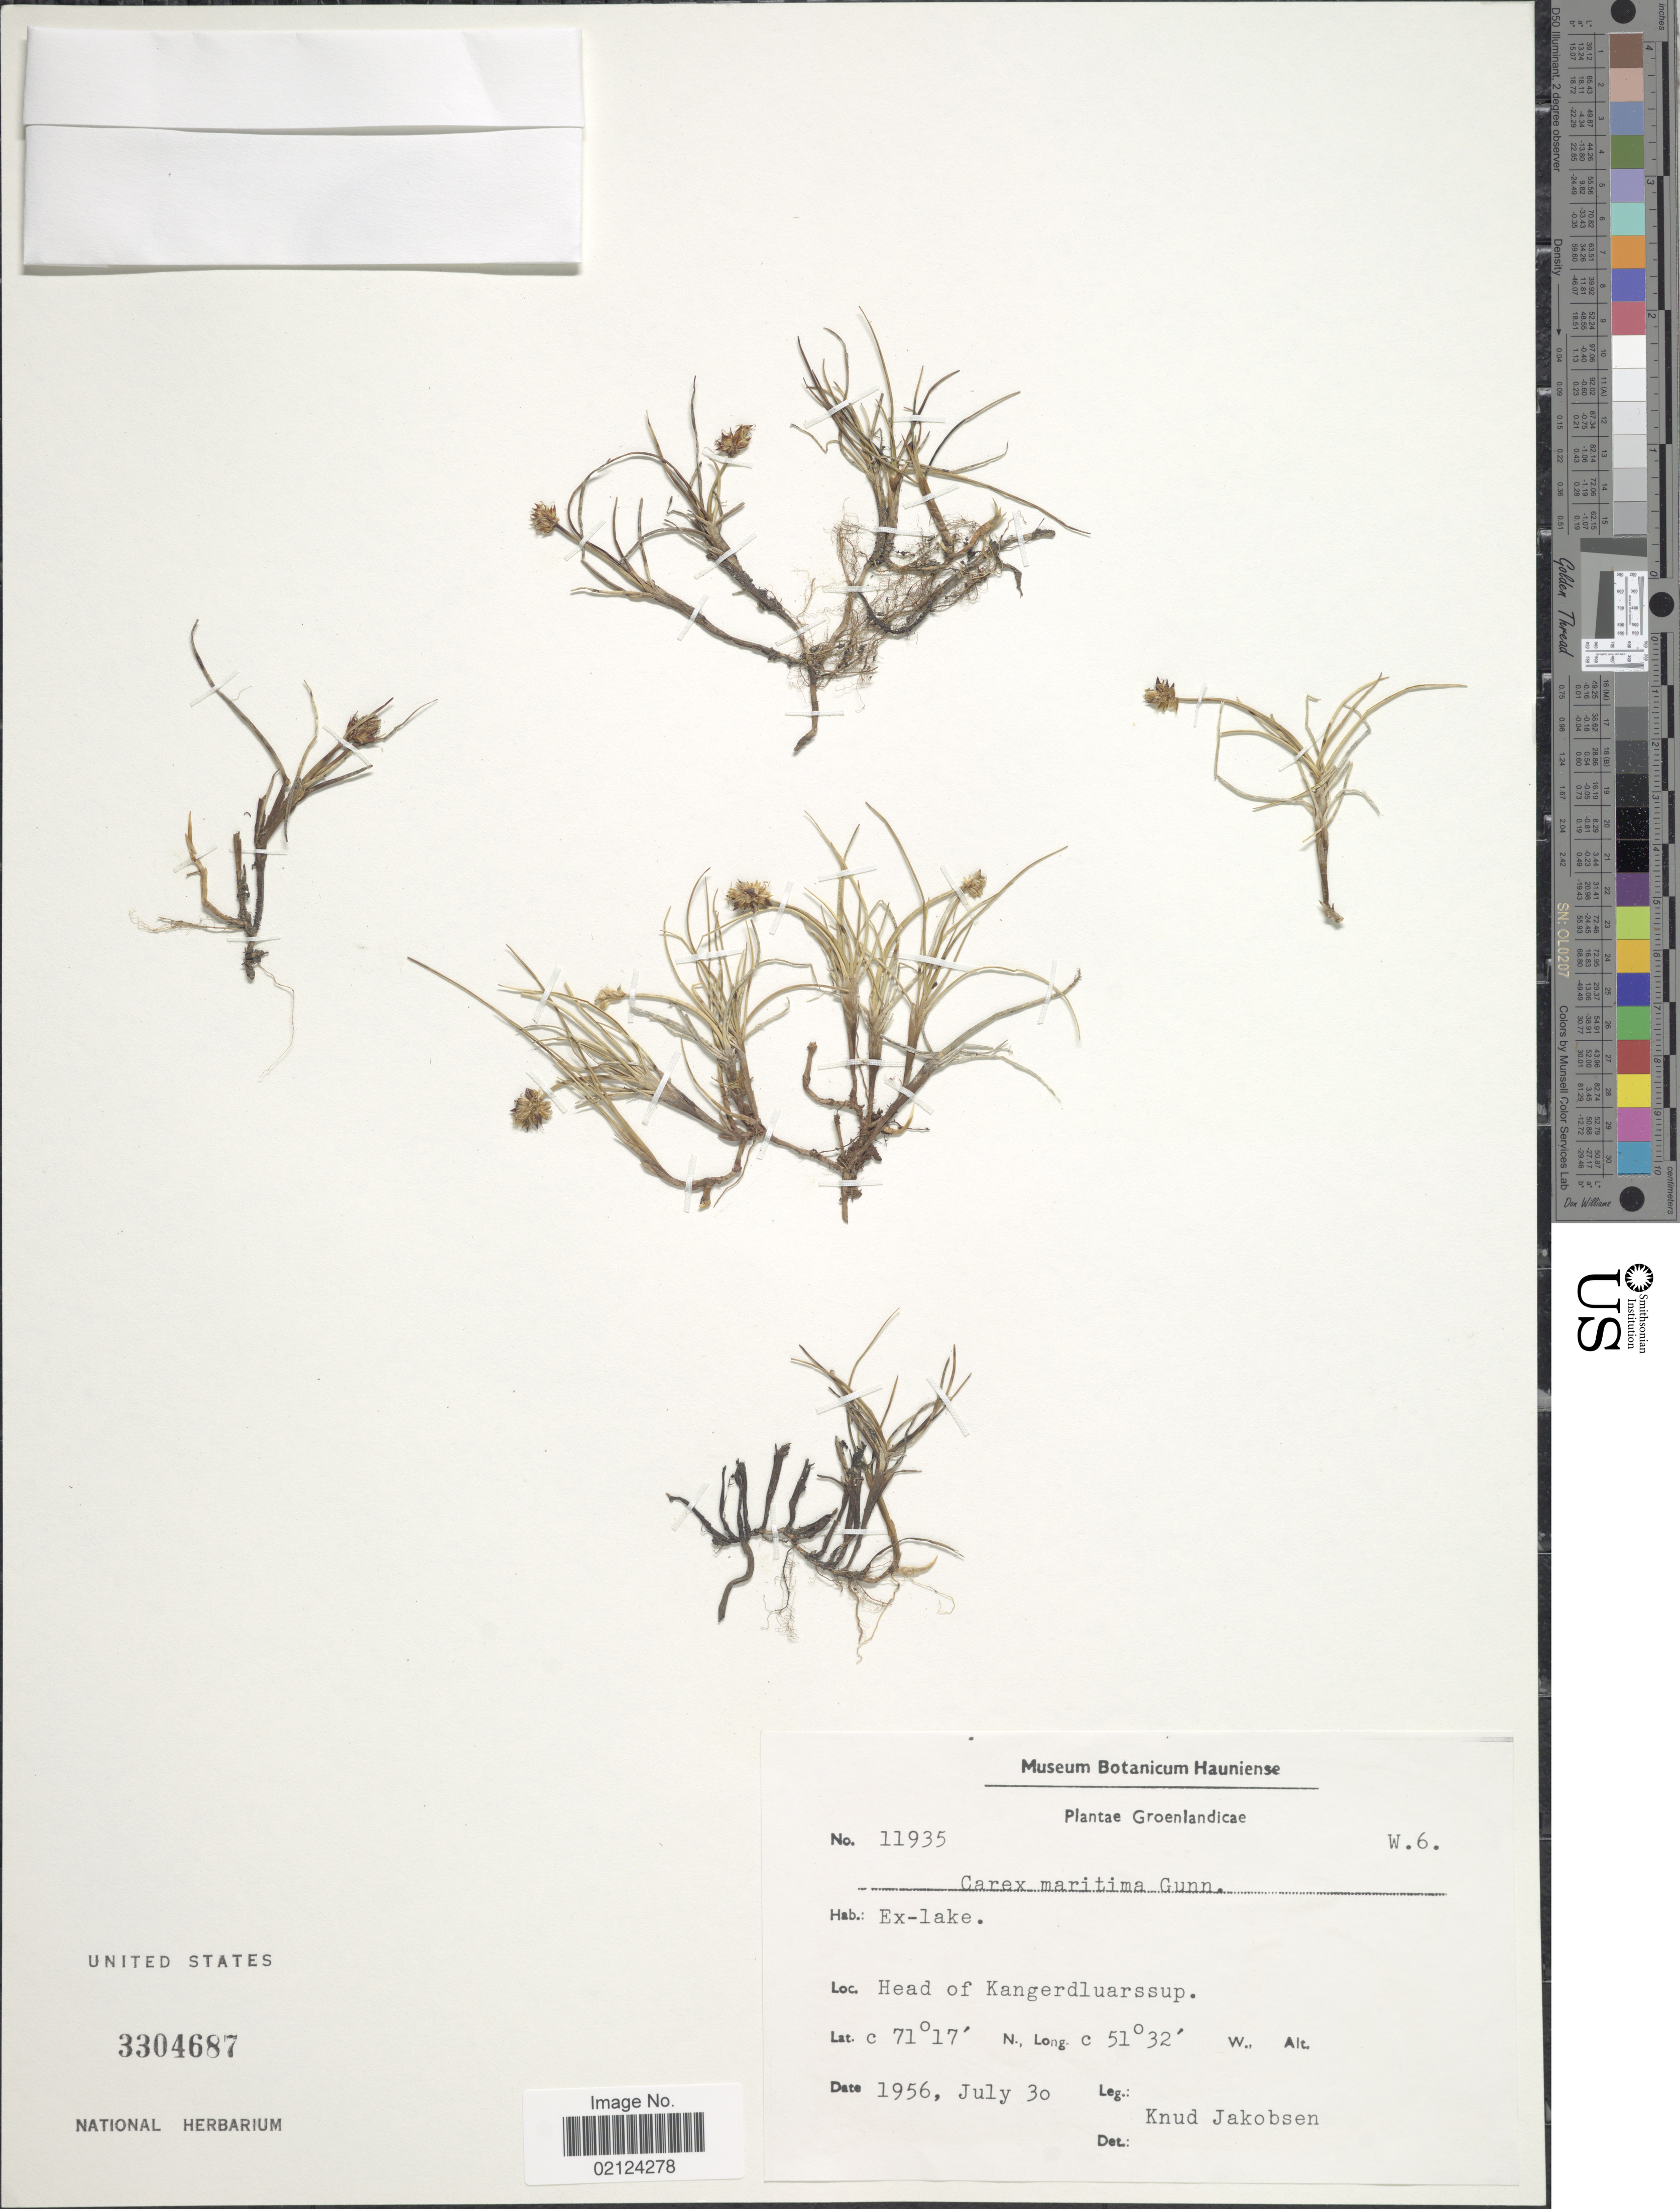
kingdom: Plantae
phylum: Tracheophyta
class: Liliopsida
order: Poales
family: Cyperaceae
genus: Carex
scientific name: Carex maritima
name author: Gunnerus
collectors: K. Jakobsen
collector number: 11935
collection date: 1956-07-30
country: Greenland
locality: Ex-lake, Head of Kangerdluarssup, Groenlandicae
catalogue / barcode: US 3304687